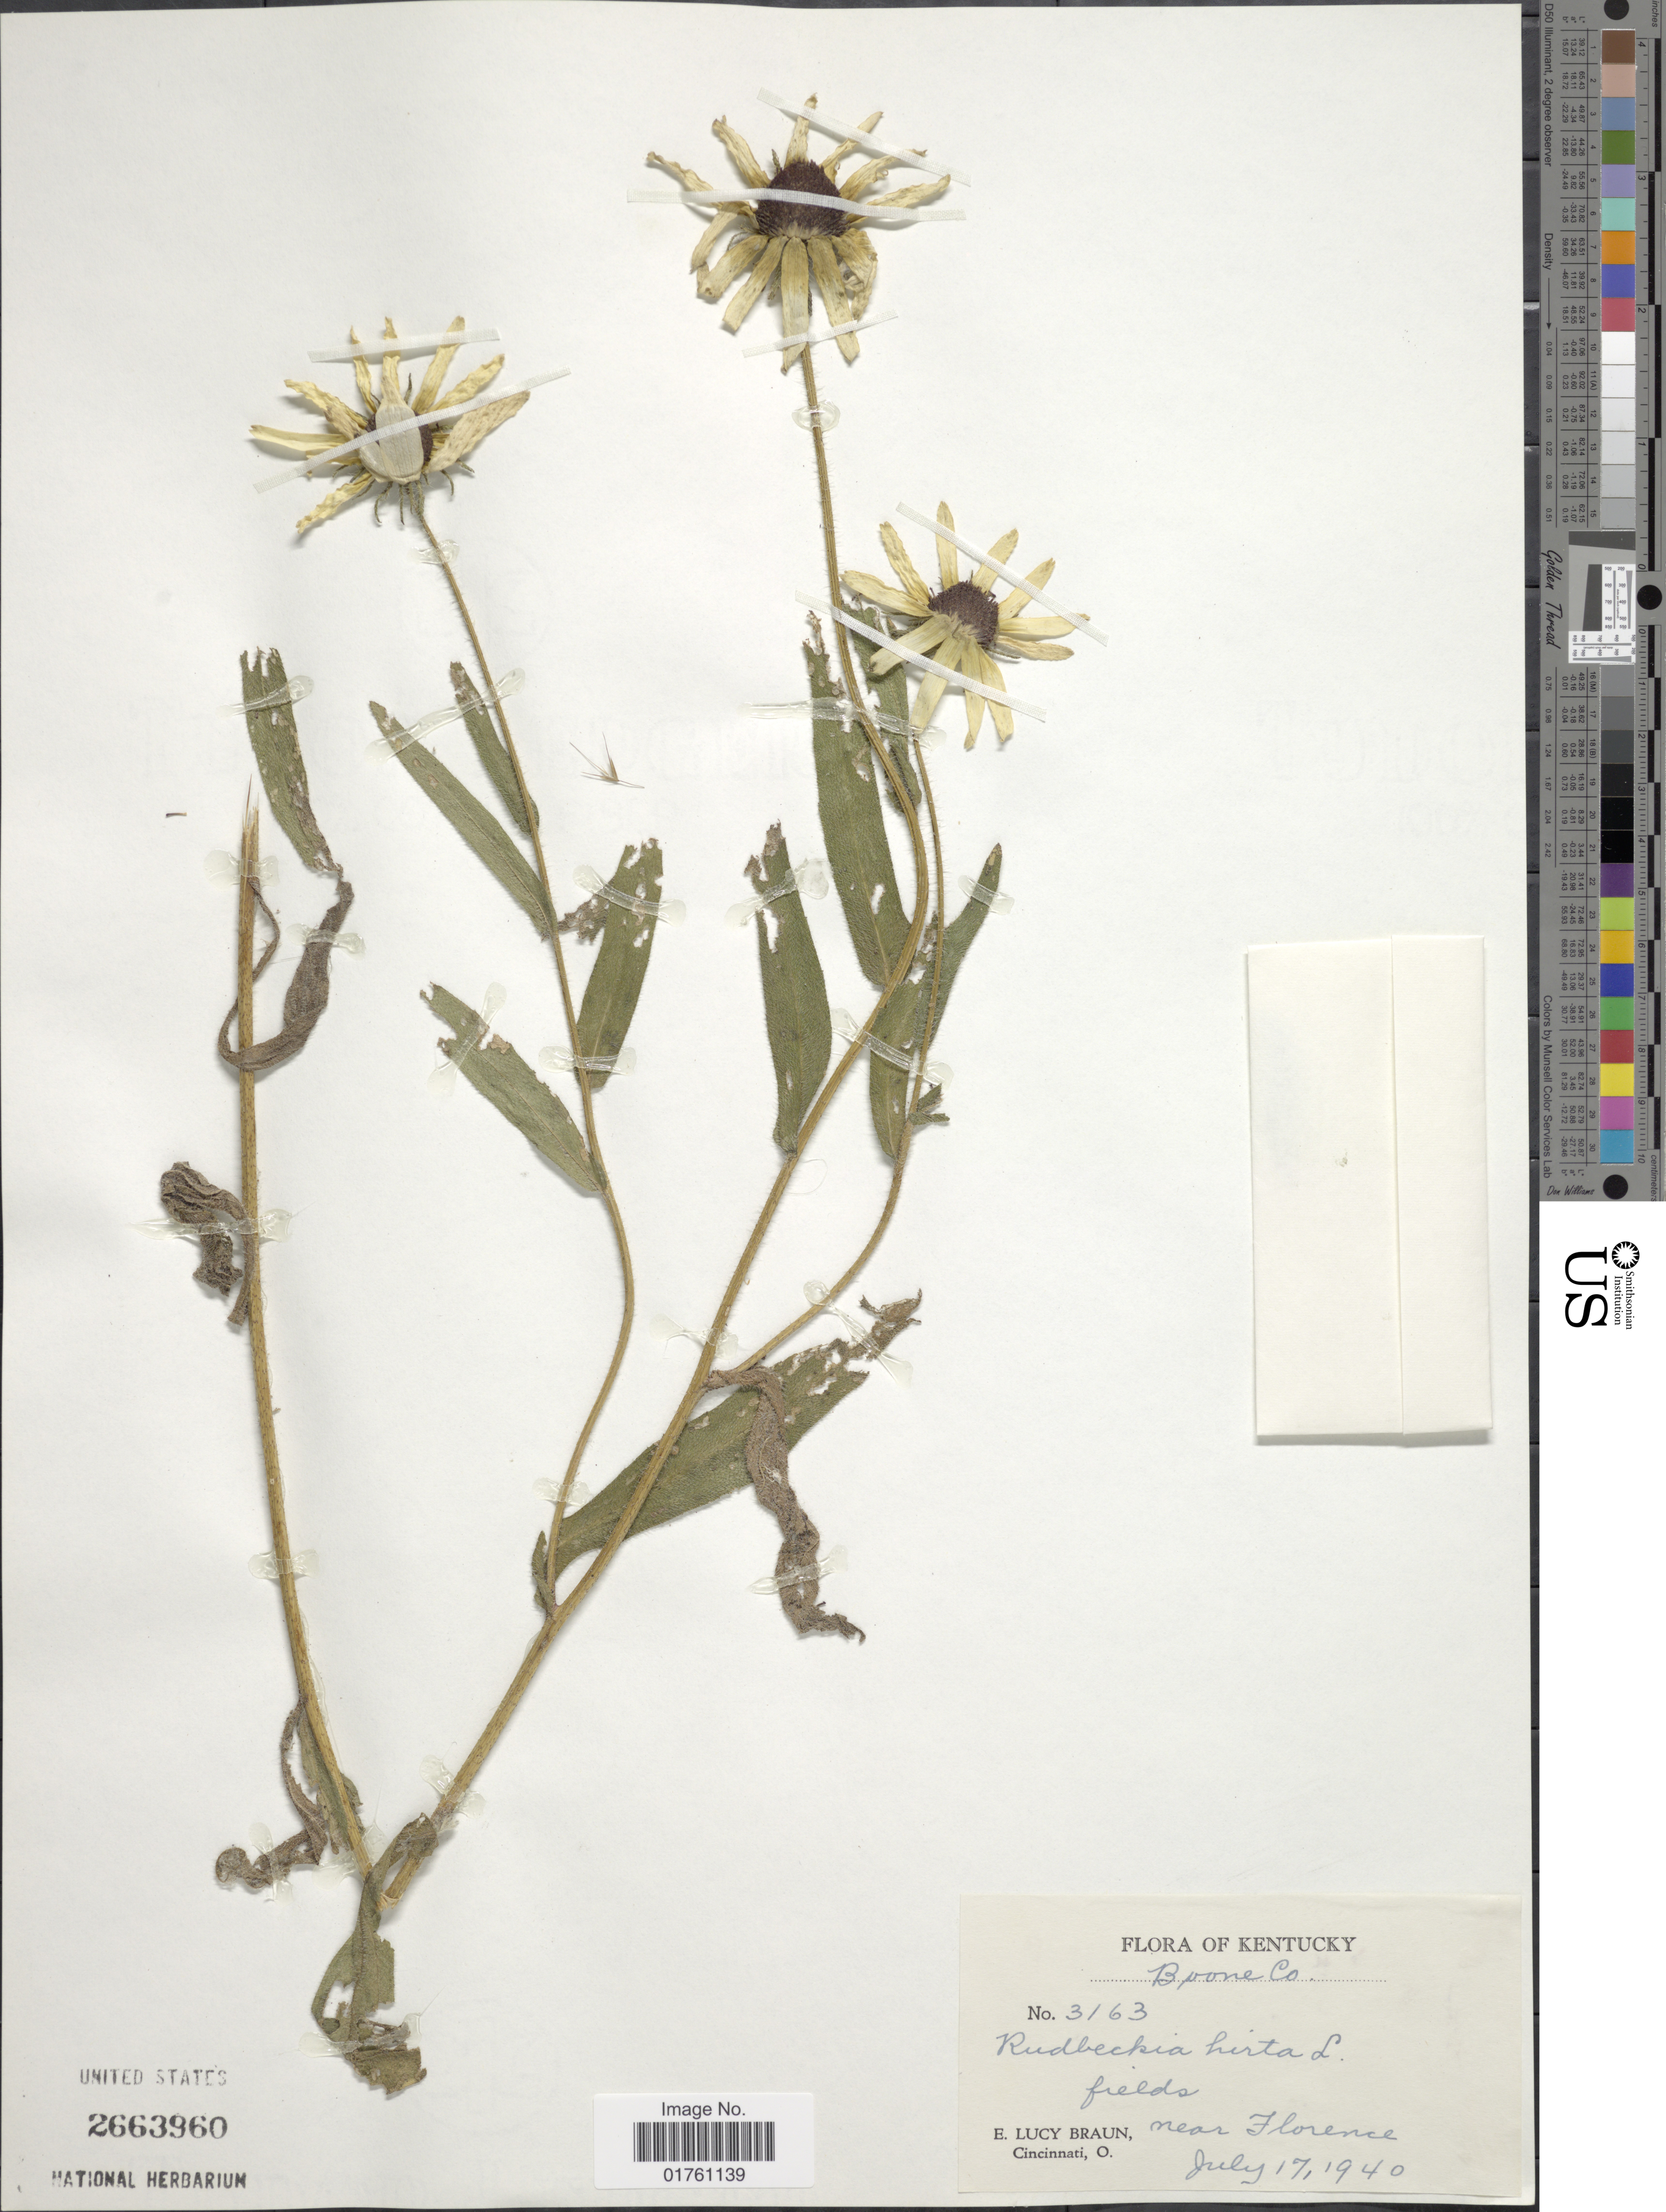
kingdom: Plantae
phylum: Tracheophyta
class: Magnoliopsida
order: Asterales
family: Asteraceae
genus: Rudbeckia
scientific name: Rudbeckia hirta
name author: L.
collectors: E. L. Braun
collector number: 3163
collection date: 1940-07-17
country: United States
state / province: Kentucky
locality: Boone Co., fields near Florence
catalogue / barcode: US 2663960